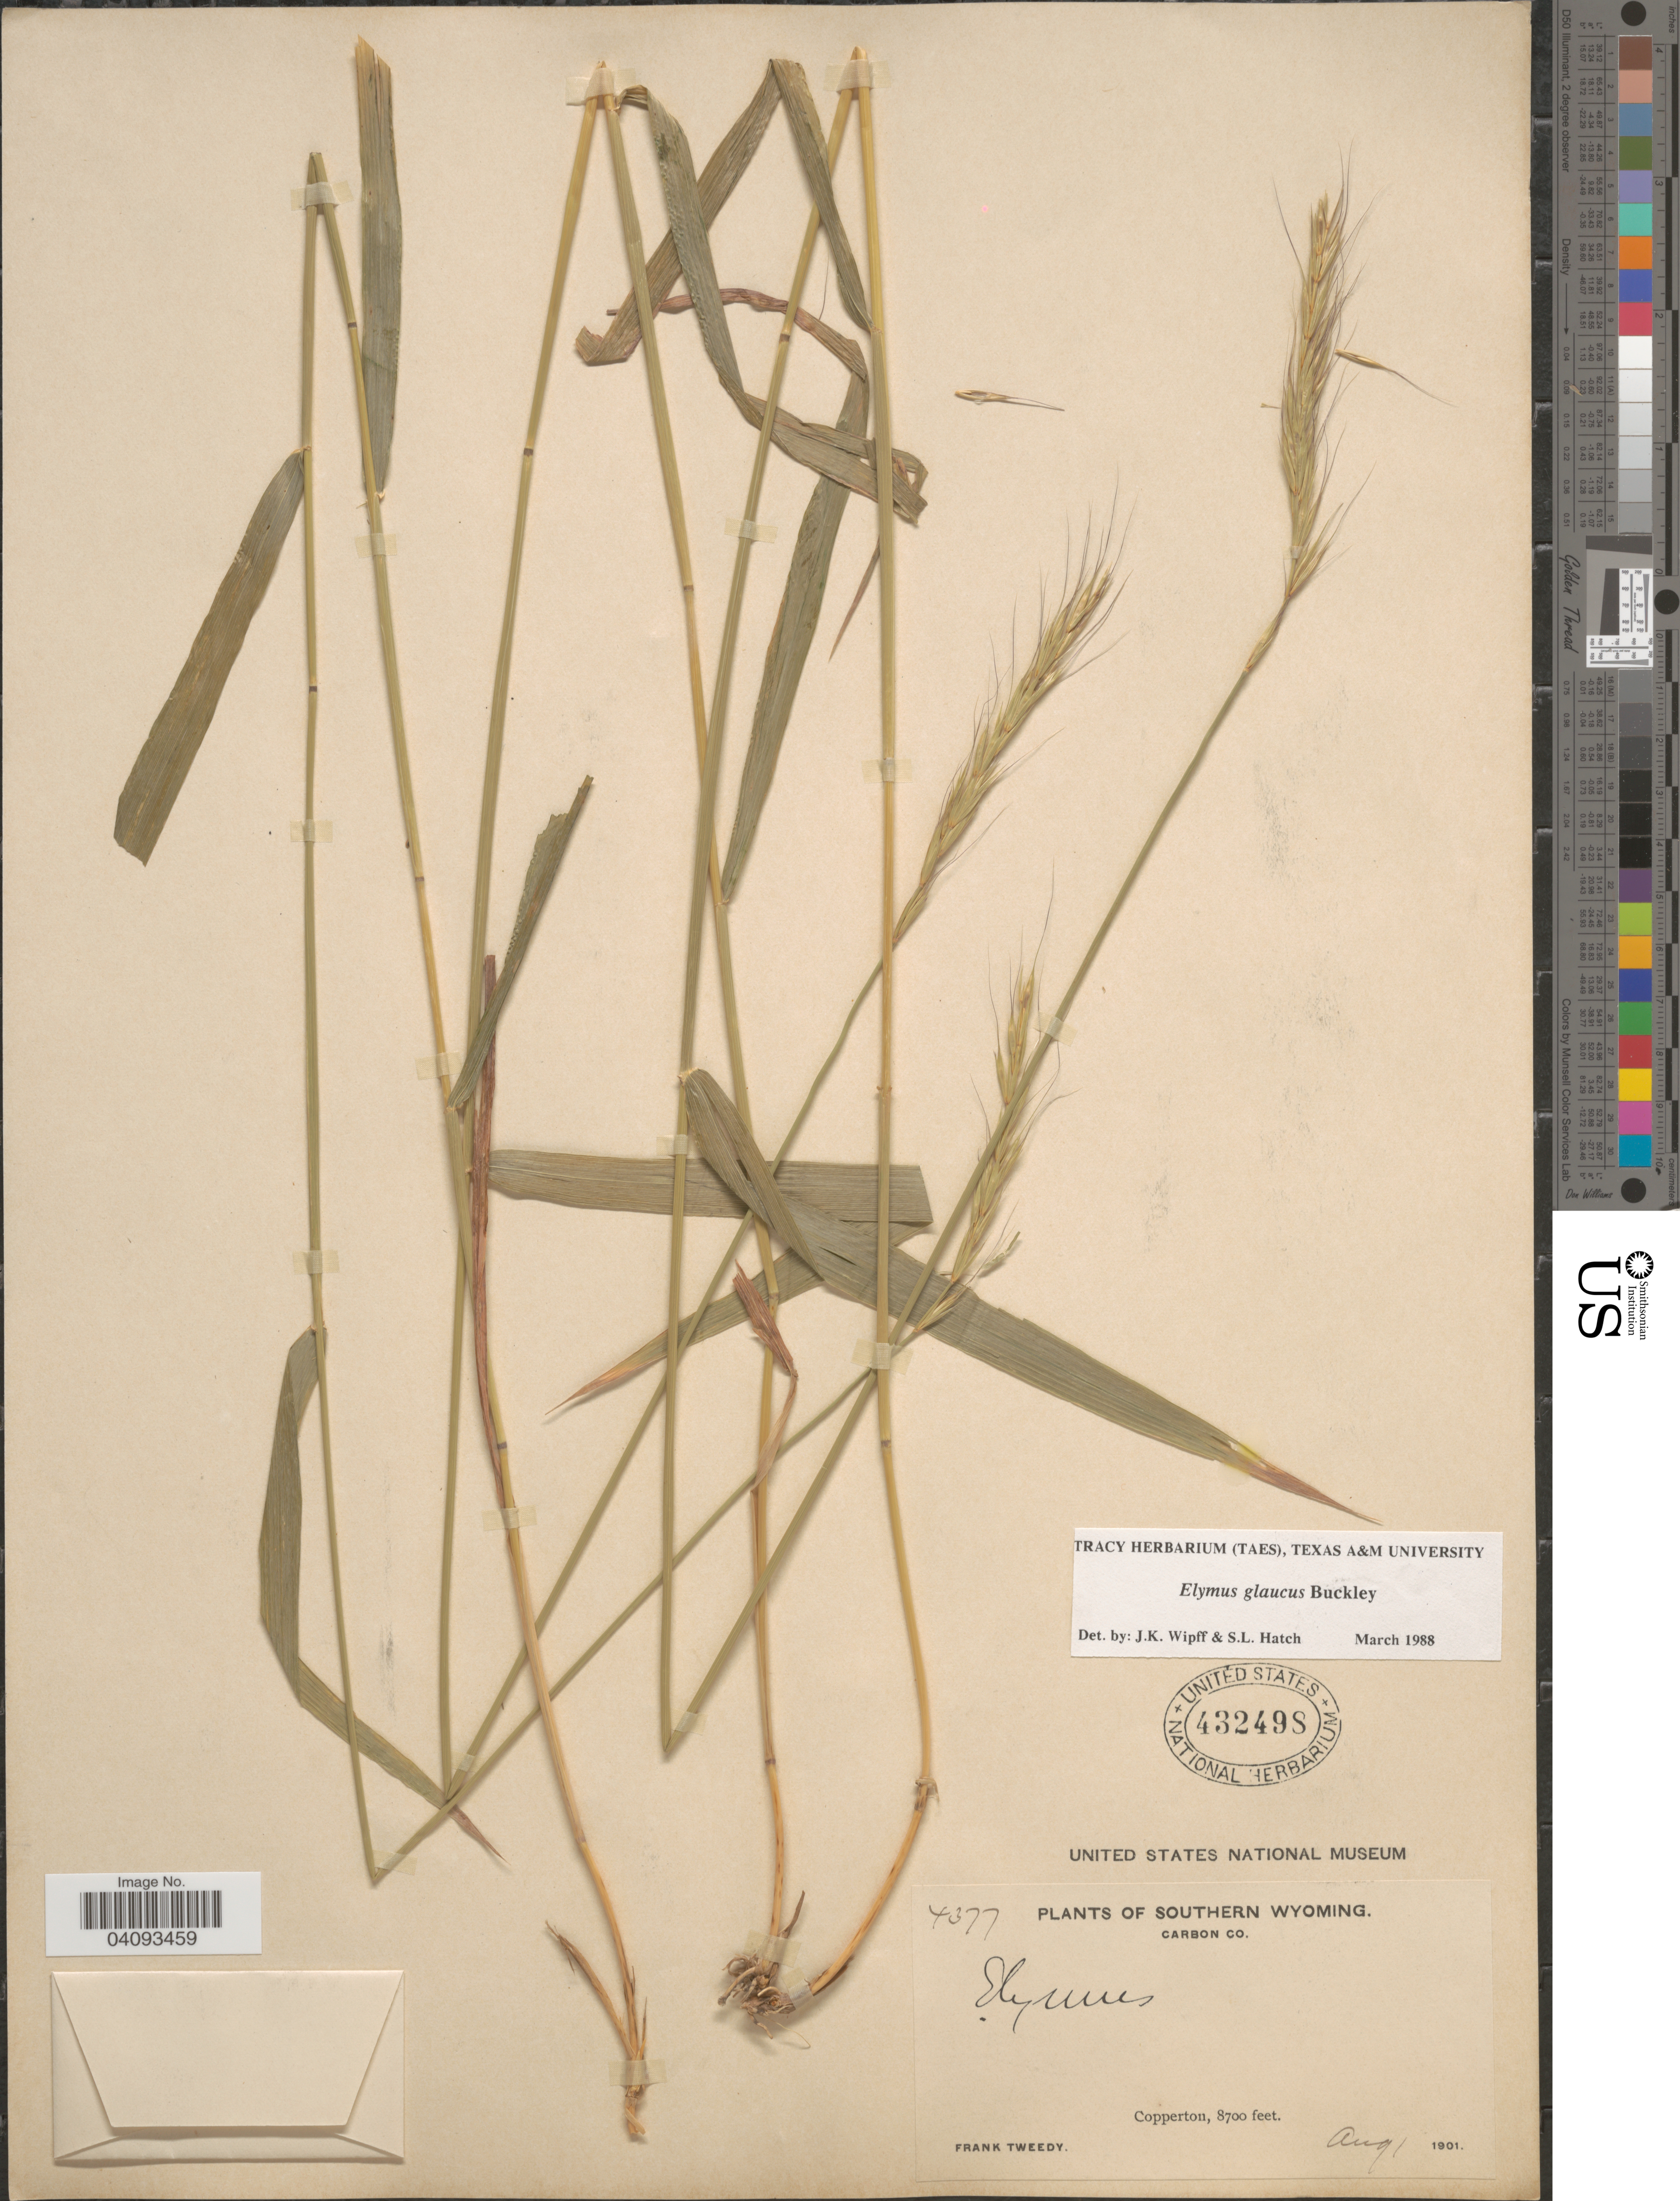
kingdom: Plantae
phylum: Tracheophyta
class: Liliopsida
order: Poales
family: Poaceae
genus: Elymus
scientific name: Elymus glaucus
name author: Buckley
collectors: F. Tweedy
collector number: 4377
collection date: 1901-08-01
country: United States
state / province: Wyoming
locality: Southern Wyoming. Carbon Co. Copperton.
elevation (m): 2652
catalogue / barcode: US 432498